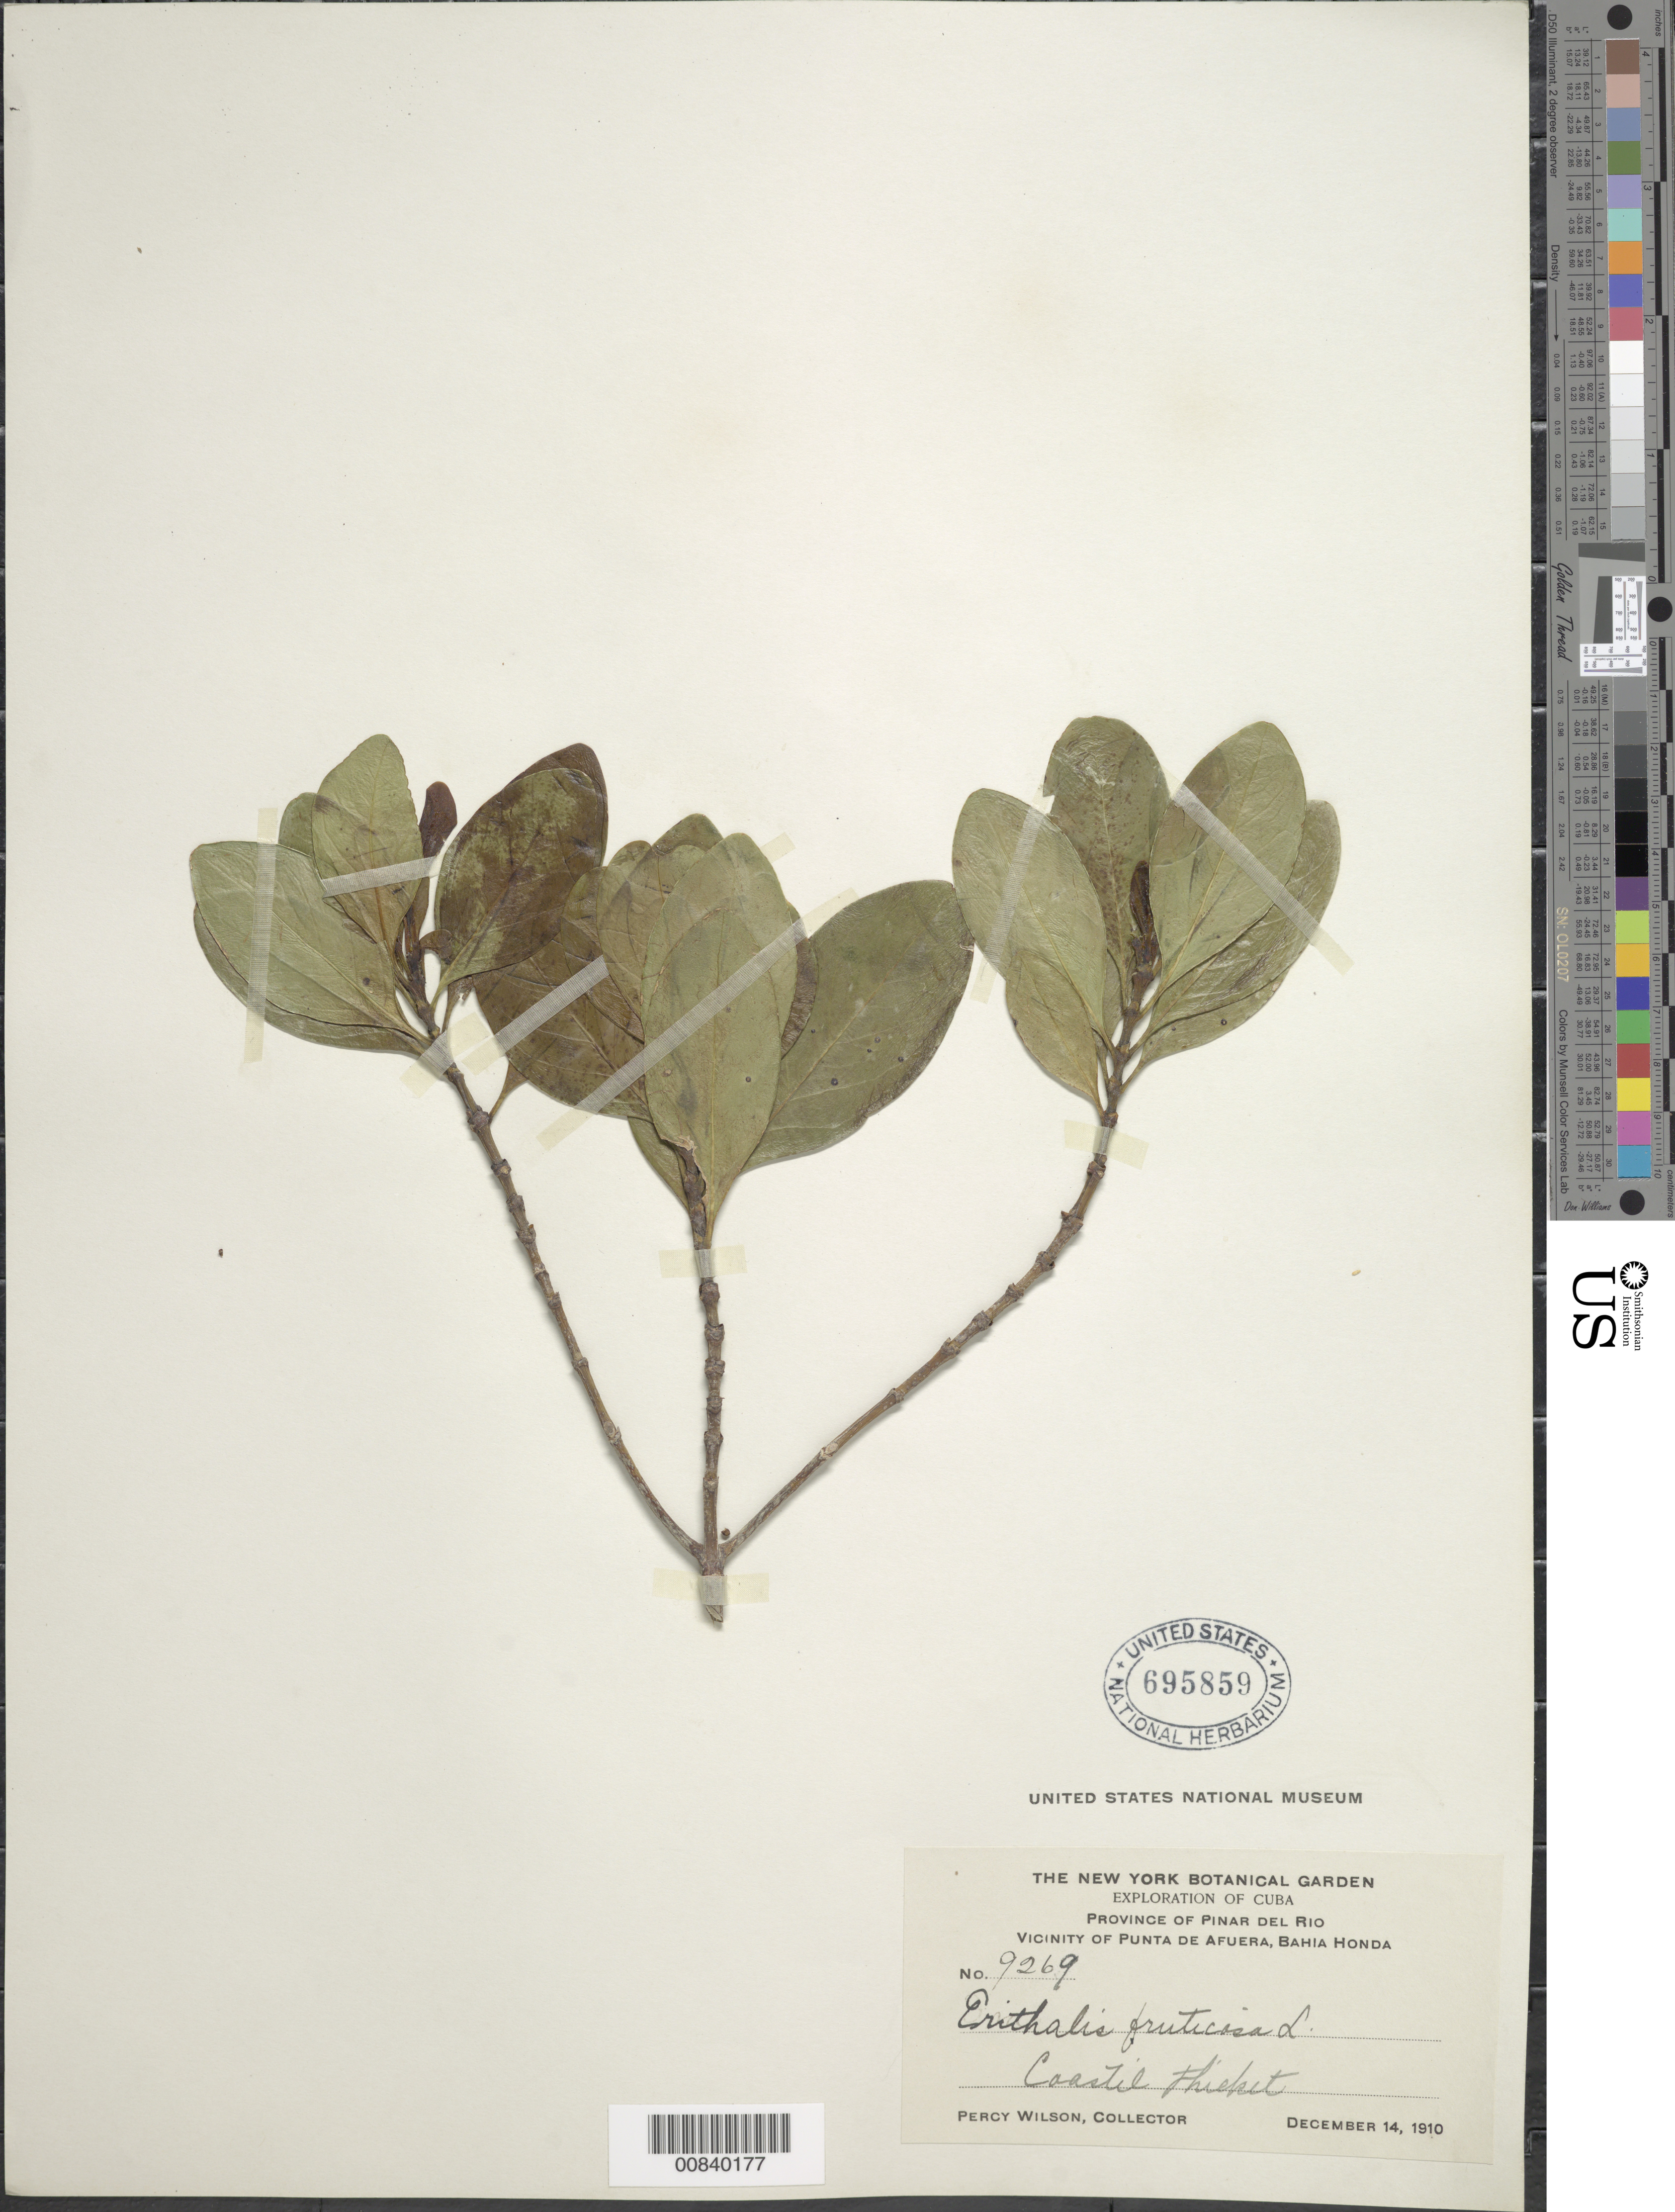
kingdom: Plantae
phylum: Tracheophyta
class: Magnoliopsida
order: Gentianales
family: Rubiaceae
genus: Erithalis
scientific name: Erithalis fruticosa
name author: L.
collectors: P. Wilson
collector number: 9269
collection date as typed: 14 Dec 1910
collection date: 1910-12-14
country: Cuba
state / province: Pinar del Río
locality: Vicinity of Punta de Afuera, Bahia Honda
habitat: Coastal thicket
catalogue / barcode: US 695859